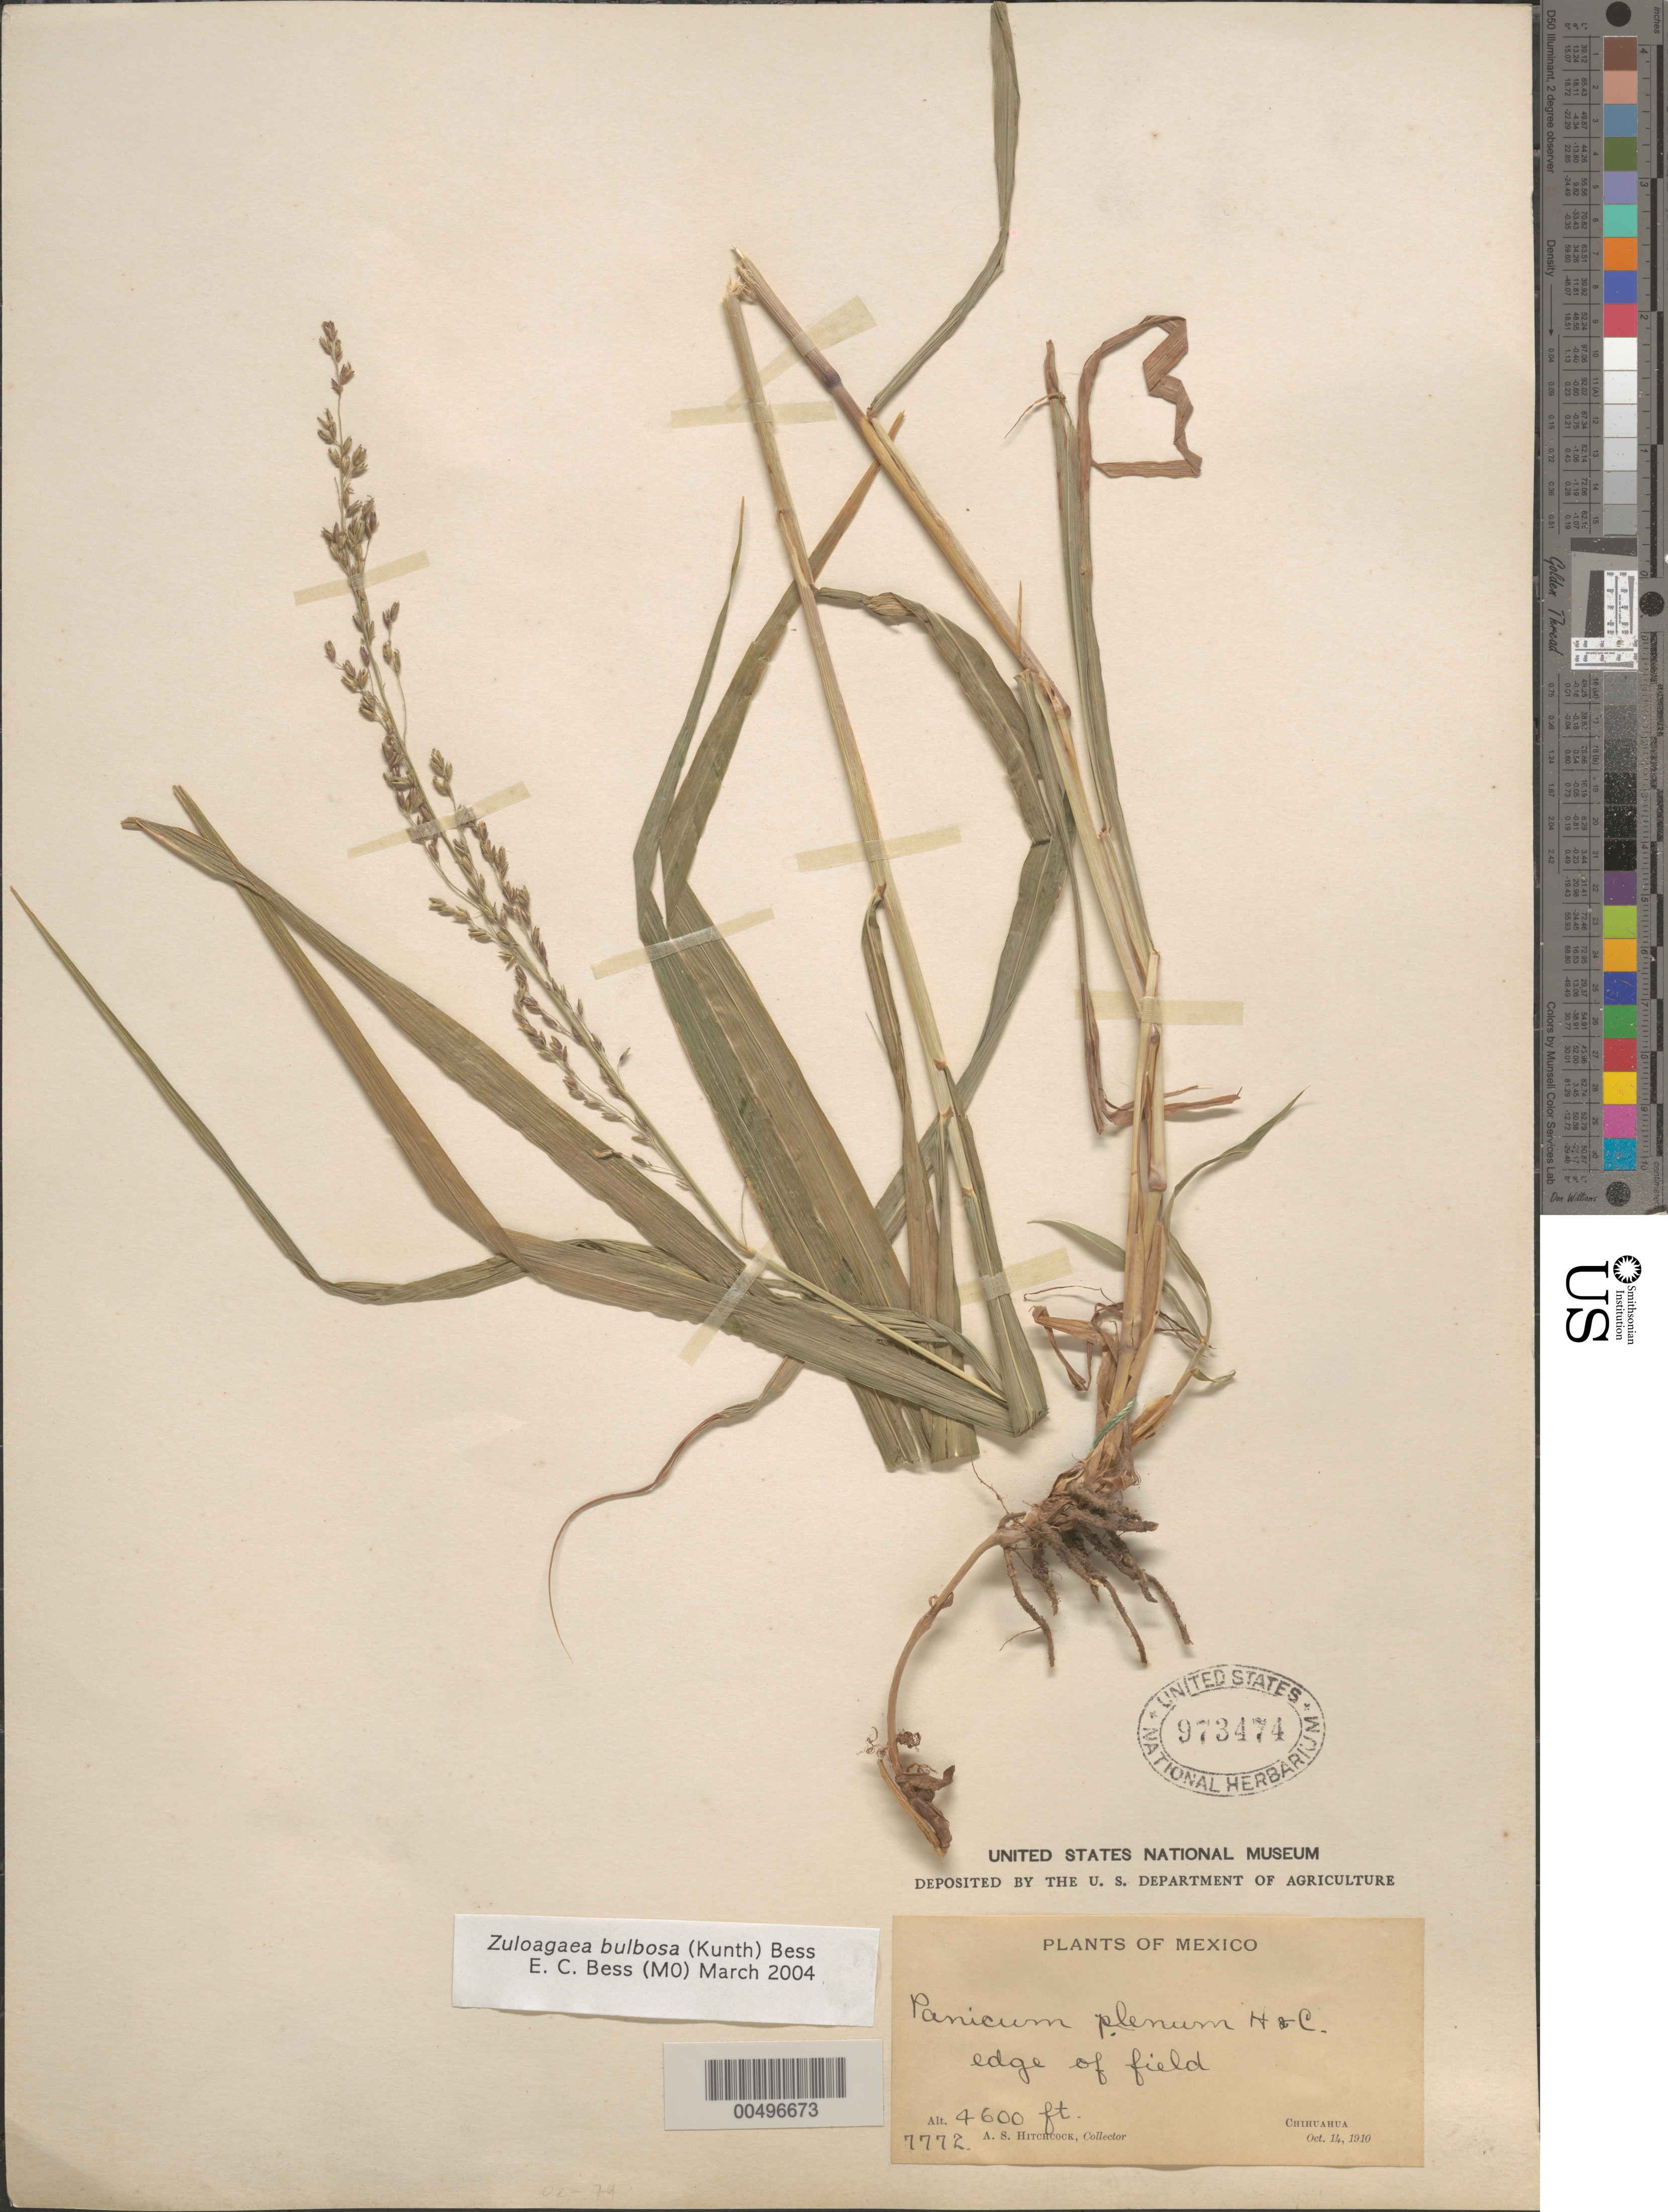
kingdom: Plantae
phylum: Tracheophyta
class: Liliopsida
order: Poales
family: Poaceae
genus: Panicum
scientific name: Panicum plenum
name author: Hitchc. & Chase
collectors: A. S. Hitchcock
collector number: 7772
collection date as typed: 14 Oct 1910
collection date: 1910-10-14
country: Mexico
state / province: Chihuahua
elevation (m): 1402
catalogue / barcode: US 973474